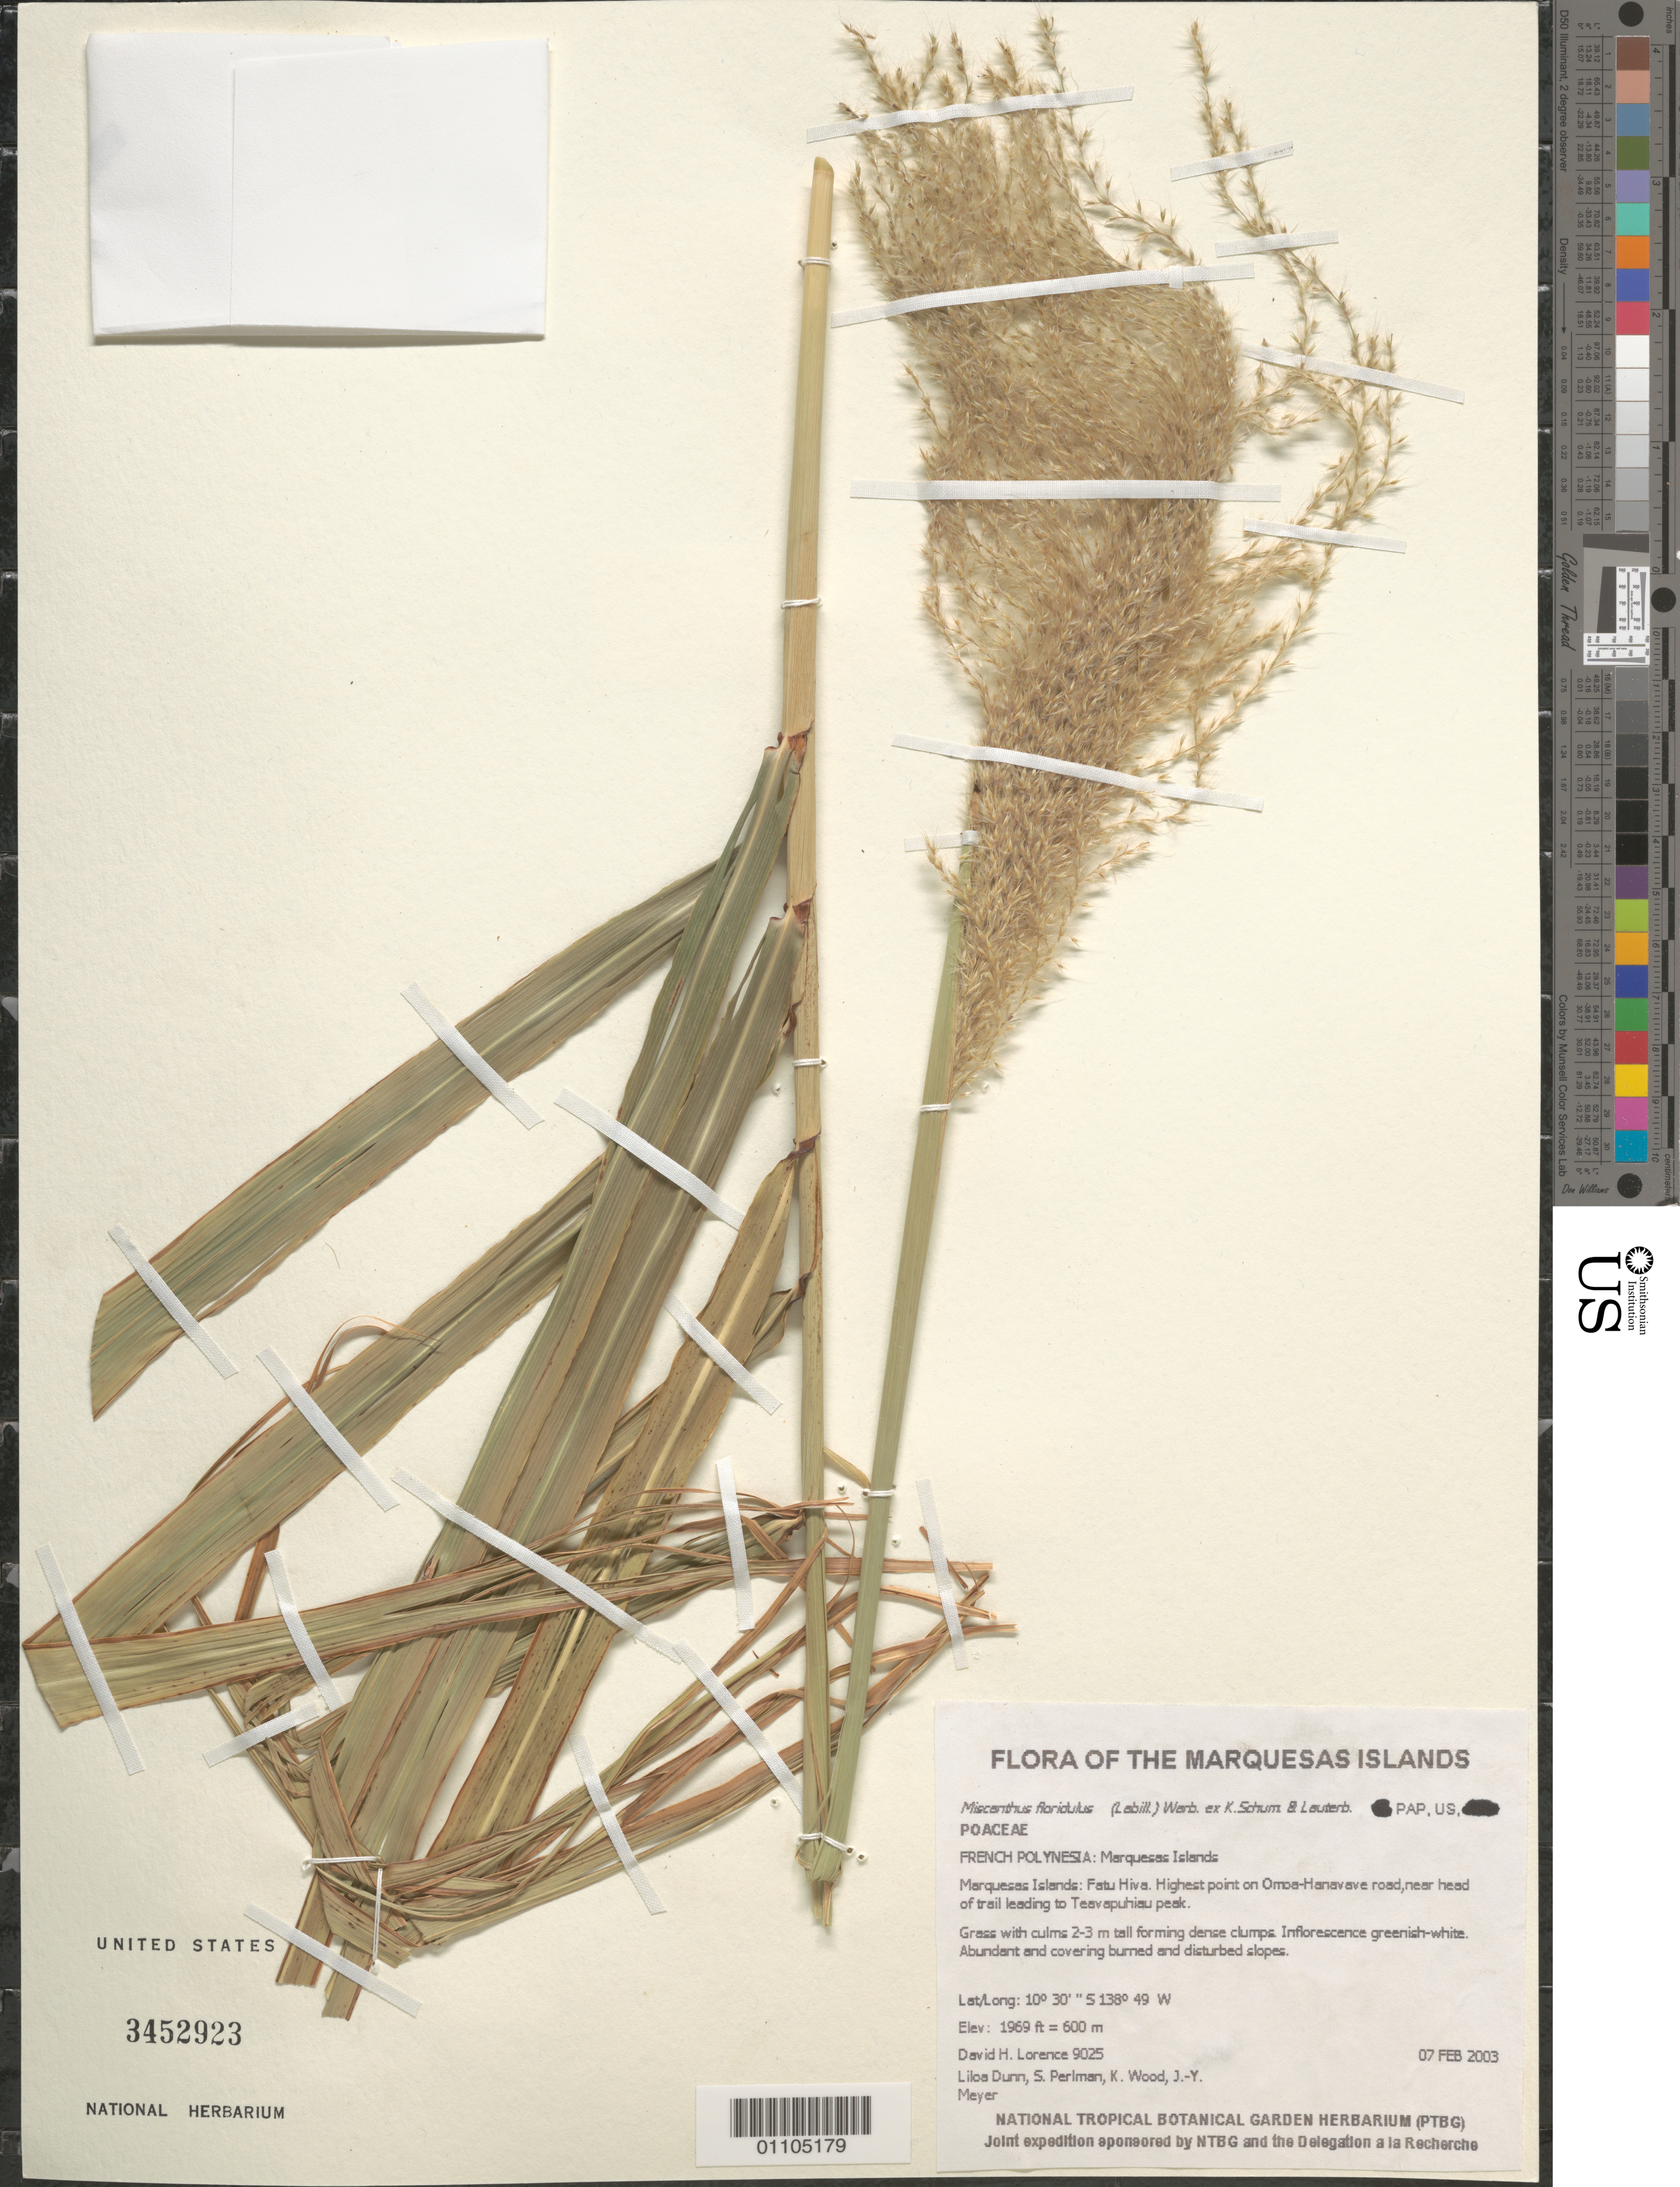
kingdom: Plantae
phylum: Tracheophyta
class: Liliopsida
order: Poales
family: Poaceae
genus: Miscanthus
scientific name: Miscanthus floridulus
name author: (Labill.) Warb.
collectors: D. Lorence, L. Dunn, S. P. Perlman, K. R. Wood & J.-Y. Meyer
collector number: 9025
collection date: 2003-02-07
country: French Polynesia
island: Fatu Hiva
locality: Highest point on Omoa-Hanavave road,near head of trail leading to Teavapuhiau peak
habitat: Covering burned and disturbed slopes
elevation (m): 600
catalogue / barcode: US 3452923